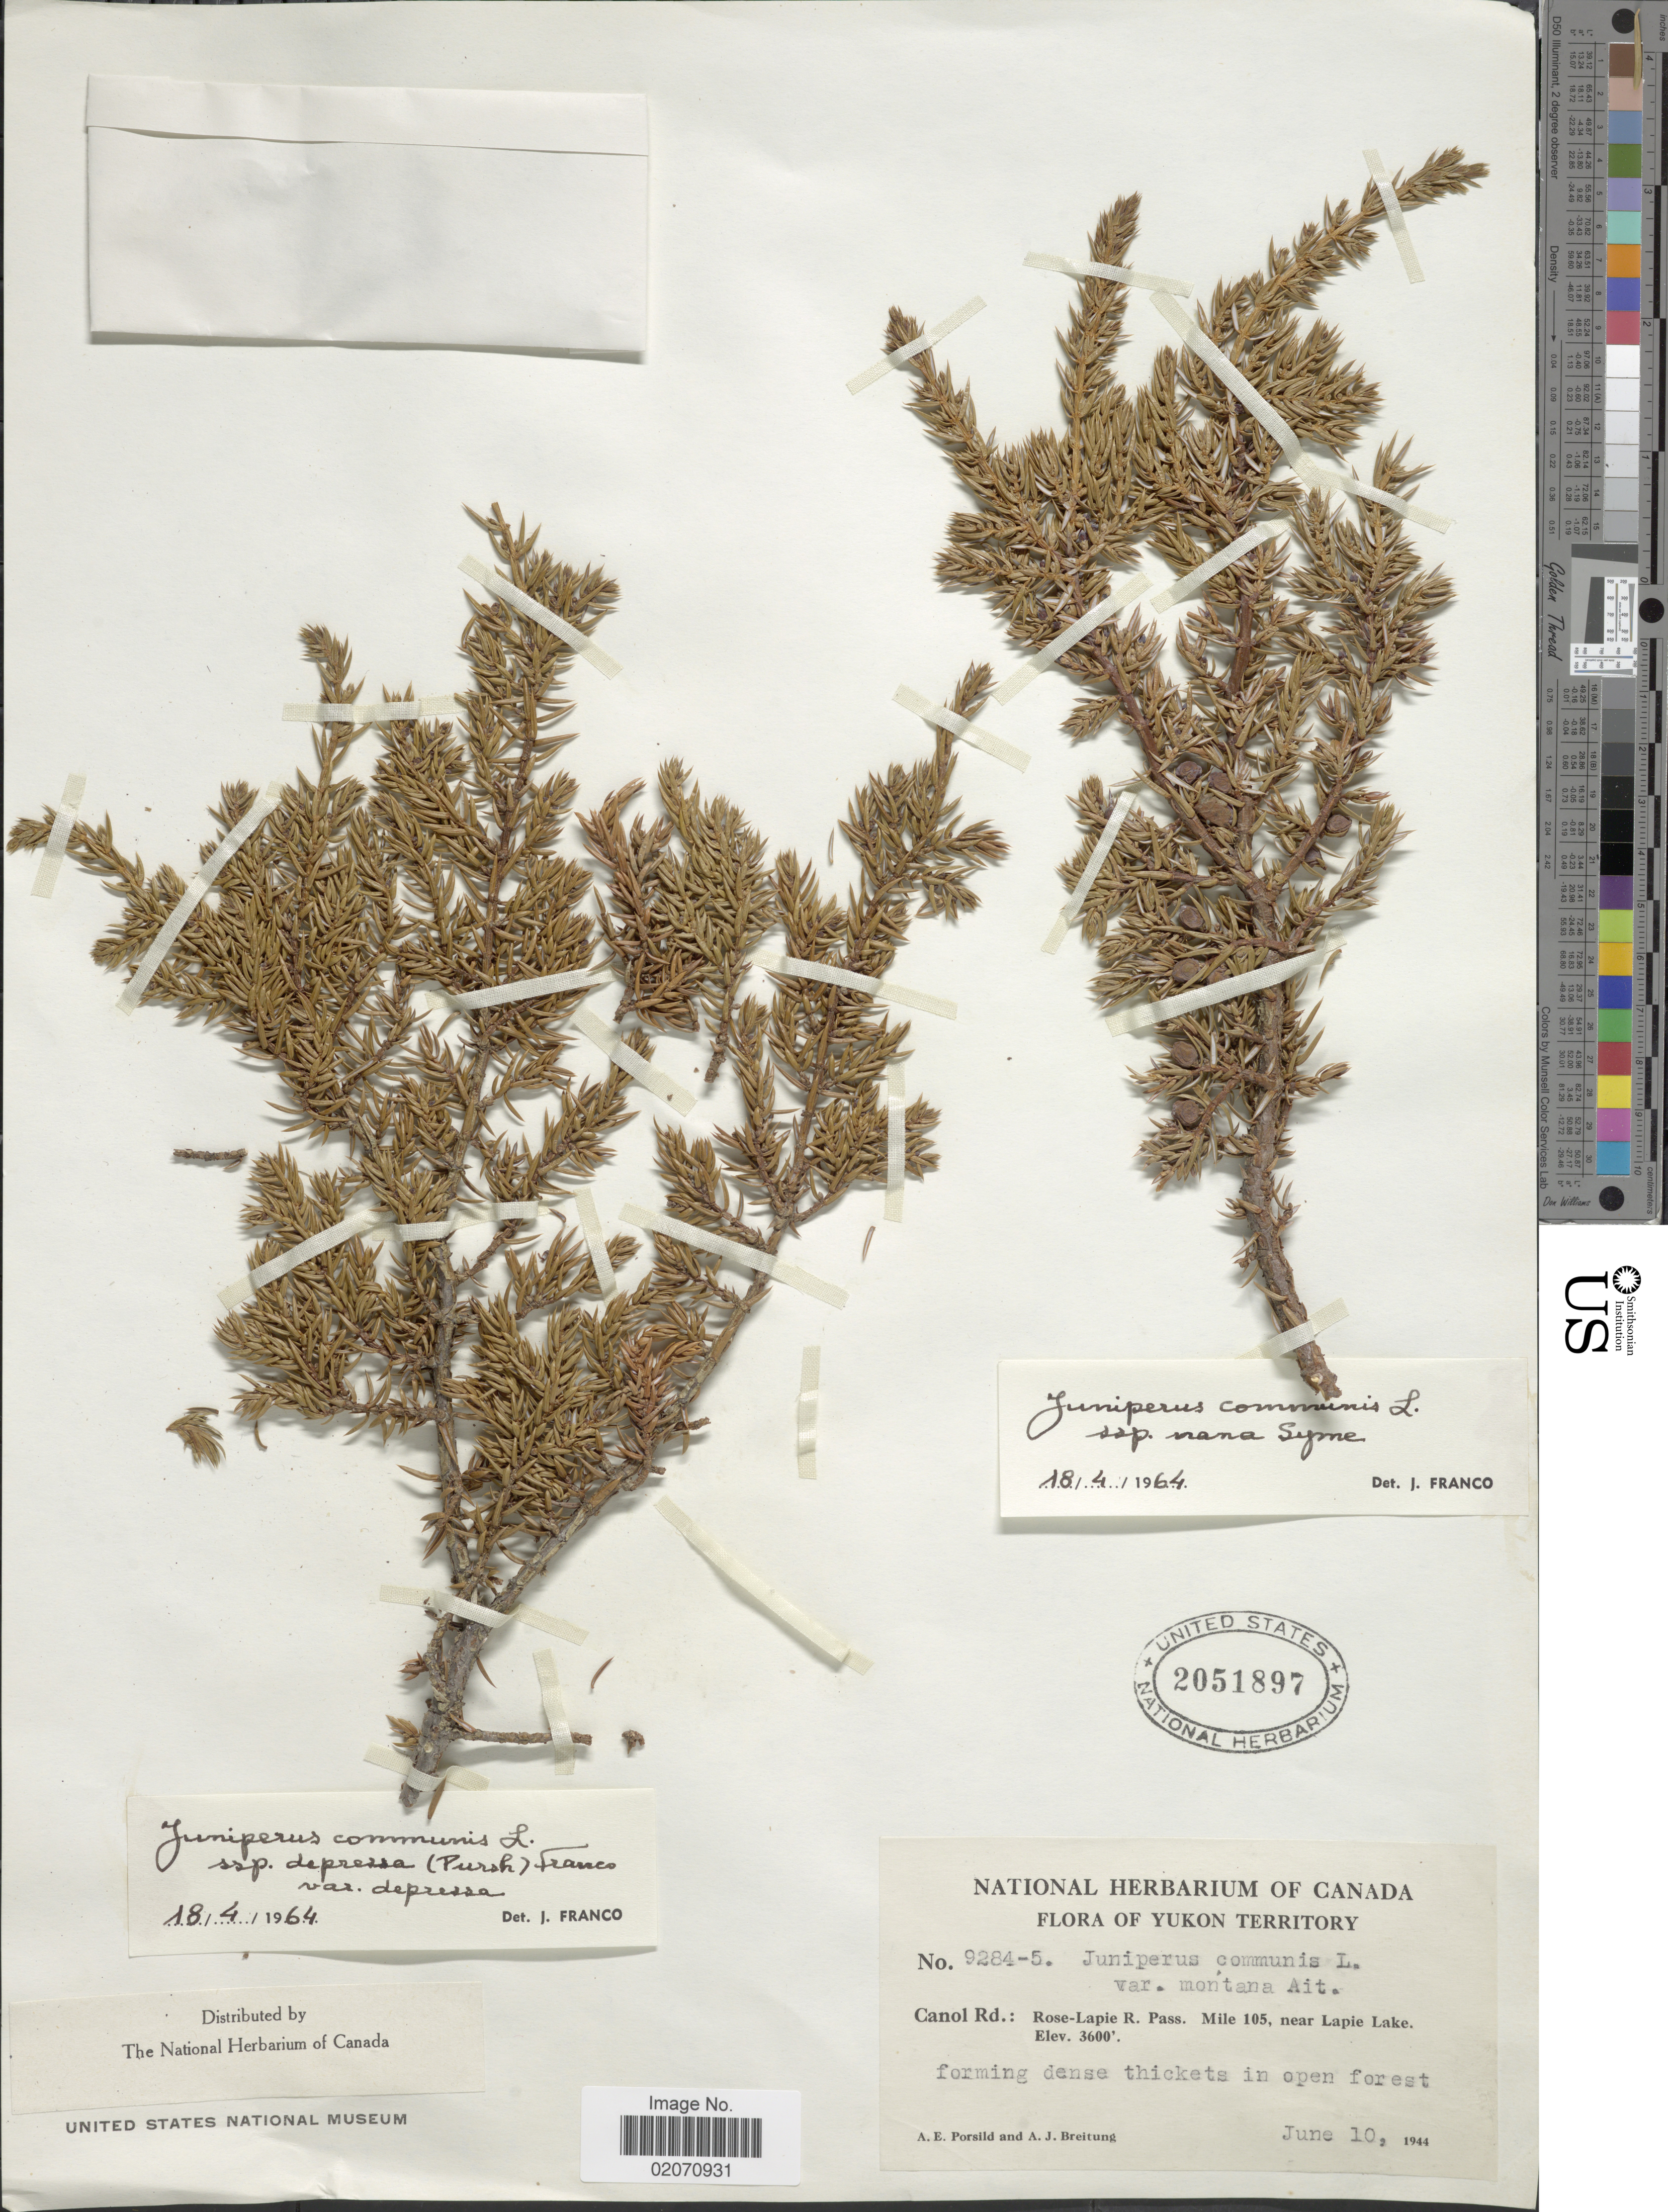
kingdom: Plantae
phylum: Tracheophyta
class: Pinopsida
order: Pinales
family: Cupressaceae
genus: Juniperus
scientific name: Juniperus communis subsp. nana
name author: (Willd.) Syme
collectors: A. E. Porsild & A. Breitung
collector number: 9284-5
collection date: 1944-06-10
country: Canada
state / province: Yukon Territory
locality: Canol Rd: Rosie-Lapie R Pass. Mile 105, near Lapie Lake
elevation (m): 1097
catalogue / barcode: US 2051897